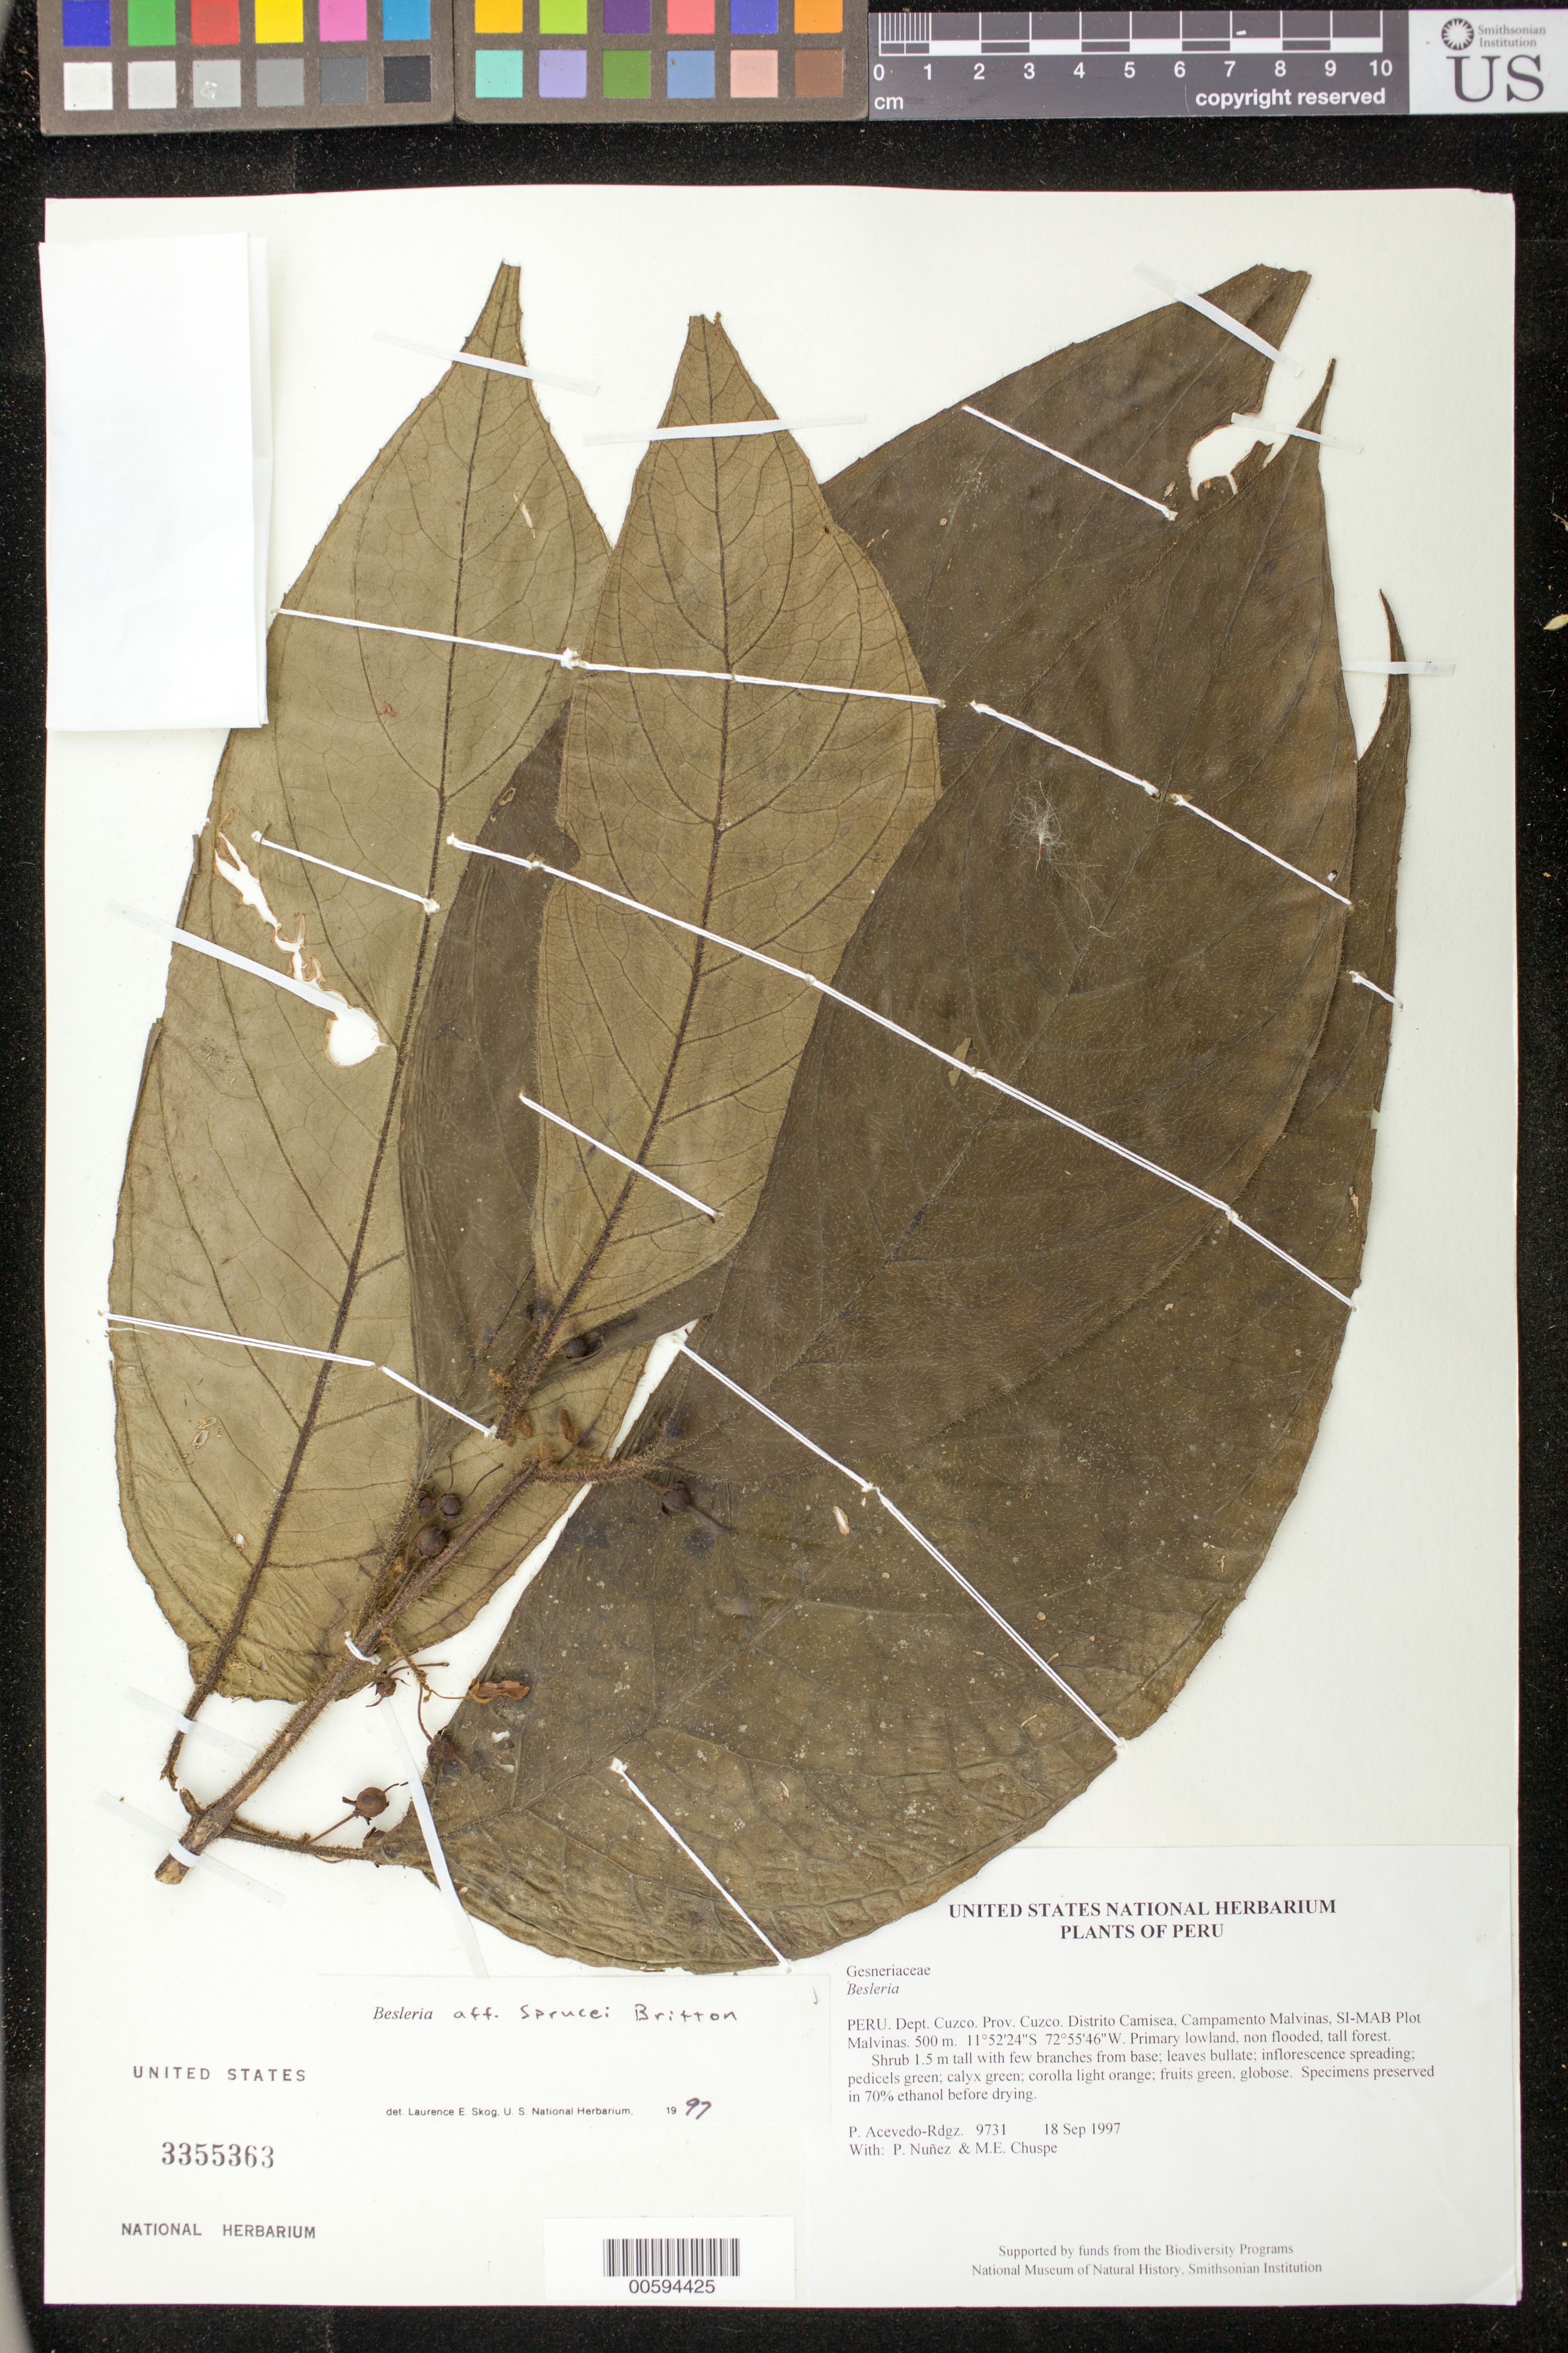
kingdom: Plantae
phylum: Tracheophyta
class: Magnoliopsida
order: Lamiales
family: Gesneriaceae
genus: Besleria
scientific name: Besleria sprucei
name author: Britton ex Rusby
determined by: Skog, Laurence E.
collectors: P. Acevedo-Rodr., P. Nuñez V. & M. Chuspe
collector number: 9731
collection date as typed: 18 Sep 1997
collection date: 1997-09-18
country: Peru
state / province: Cusco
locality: Prov. Cuzco, Dtto. Camisea; Campamento Malvinas, SI-MAB Plot Malvinas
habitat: Primary lowland, non flooded, tall forest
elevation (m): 500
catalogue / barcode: US 3355363